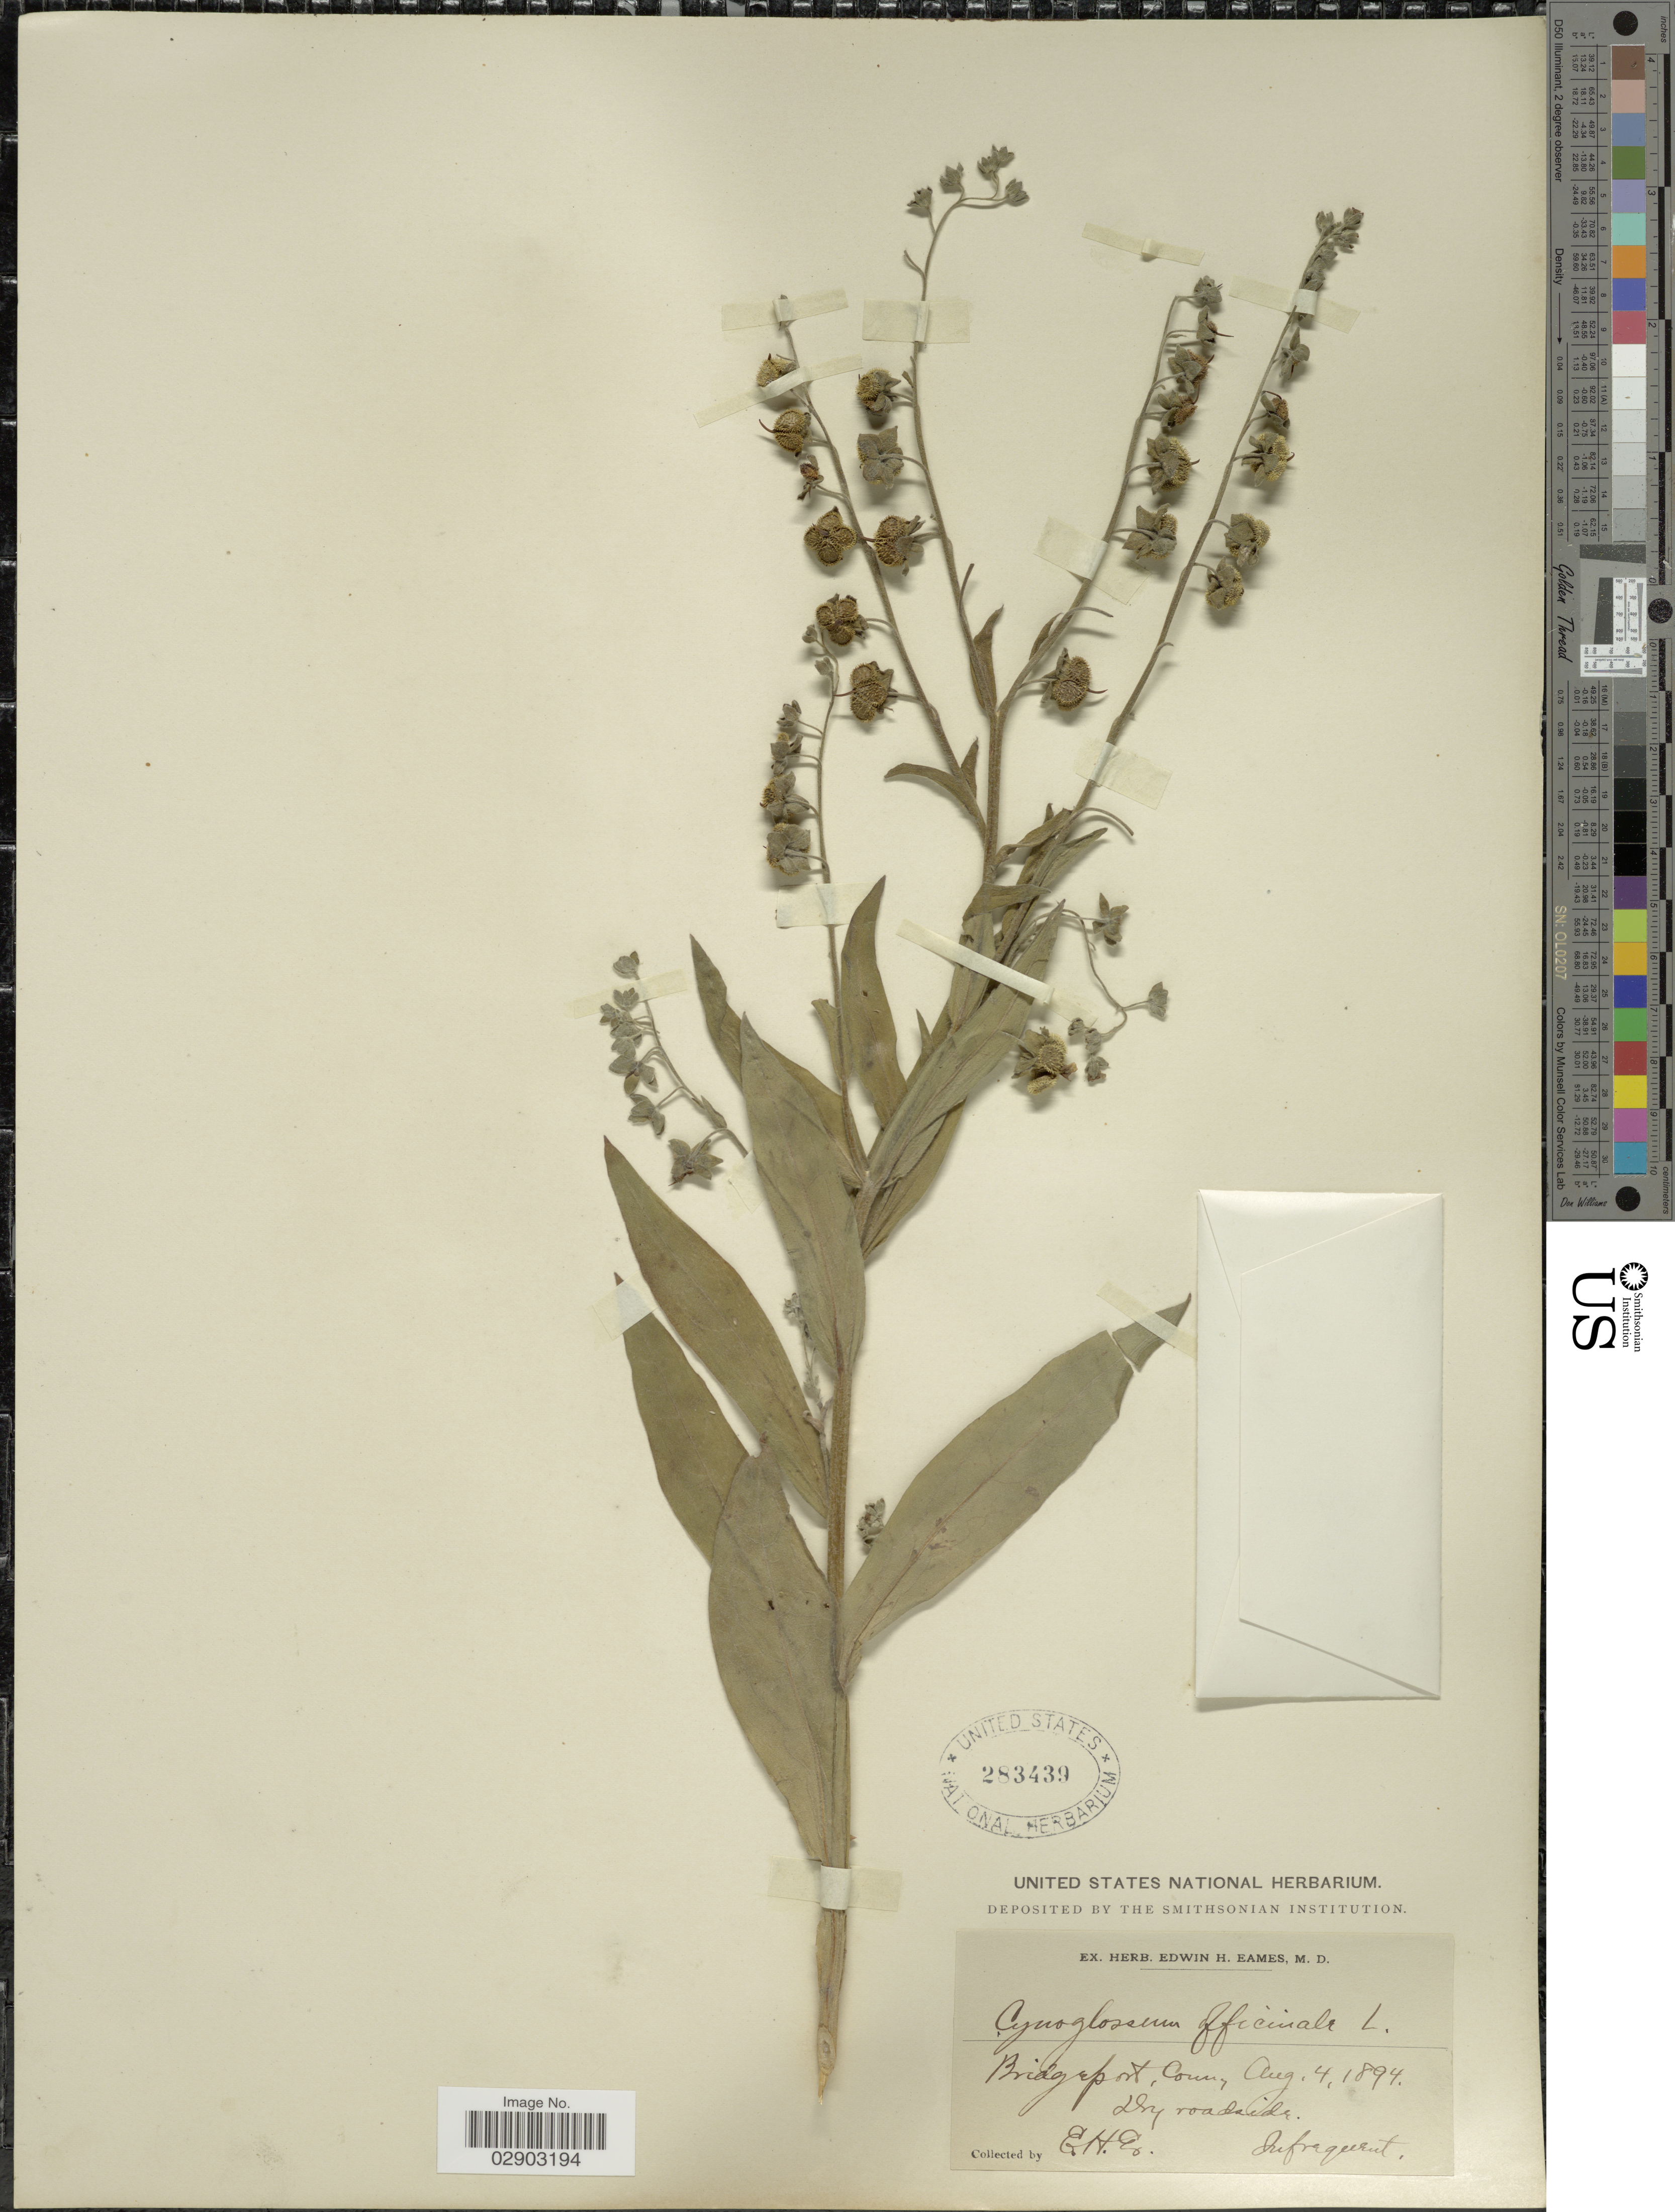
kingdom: Plantae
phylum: Tracheophyta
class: Magnoliopsida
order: Boraginales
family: Boraginaceae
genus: Cynoglossum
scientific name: Cynoglossum officinale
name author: L.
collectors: E. H. Eames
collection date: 1894-08-04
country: United States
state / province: Connecticut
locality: Bridgeport, Conn.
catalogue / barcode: US 283439